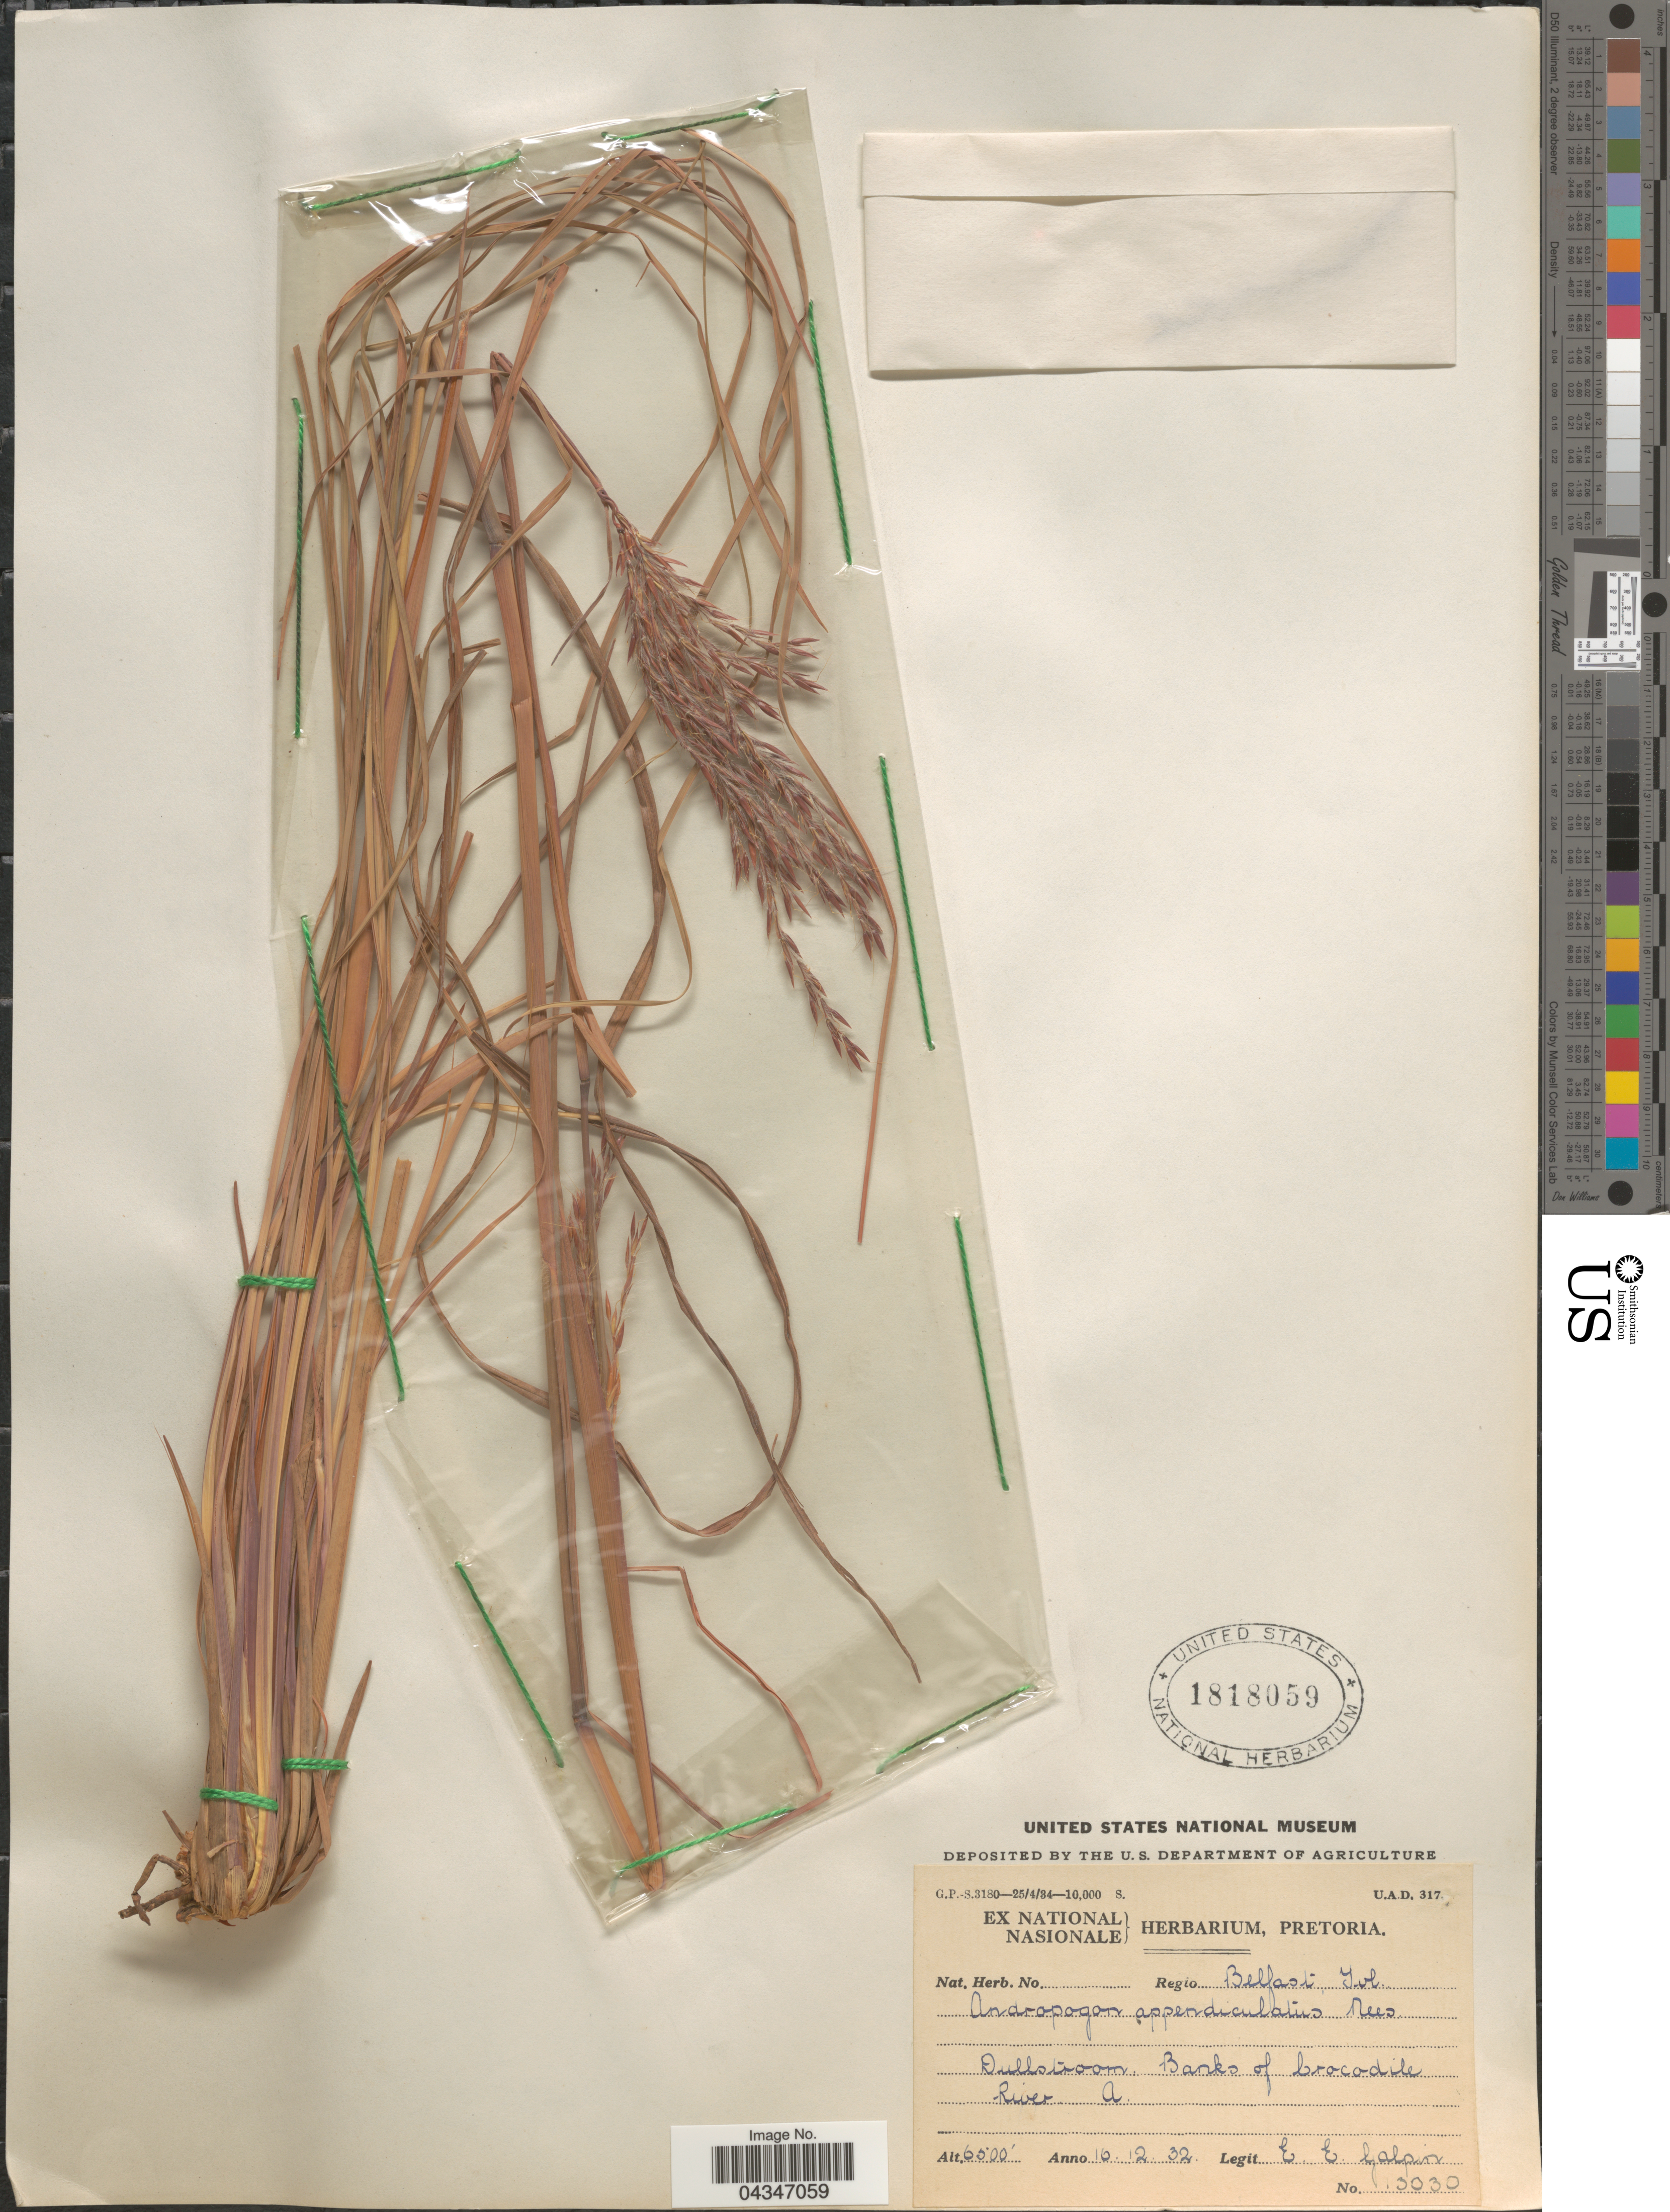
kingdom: Plantae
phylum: Tracheophyta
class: Liliopsida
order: Poales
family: Poaceae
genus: Andropogon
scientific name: Andropogon appendiculatus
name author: Nees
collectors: E. Galpin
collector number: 3030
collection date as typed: Transcribed d/m/y: 16/12/32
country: South Africa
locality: Regio Belfast, Tvl. Dullstroom. Banks of Crocodile River. A.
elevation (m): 1981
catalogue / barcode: US 1818059